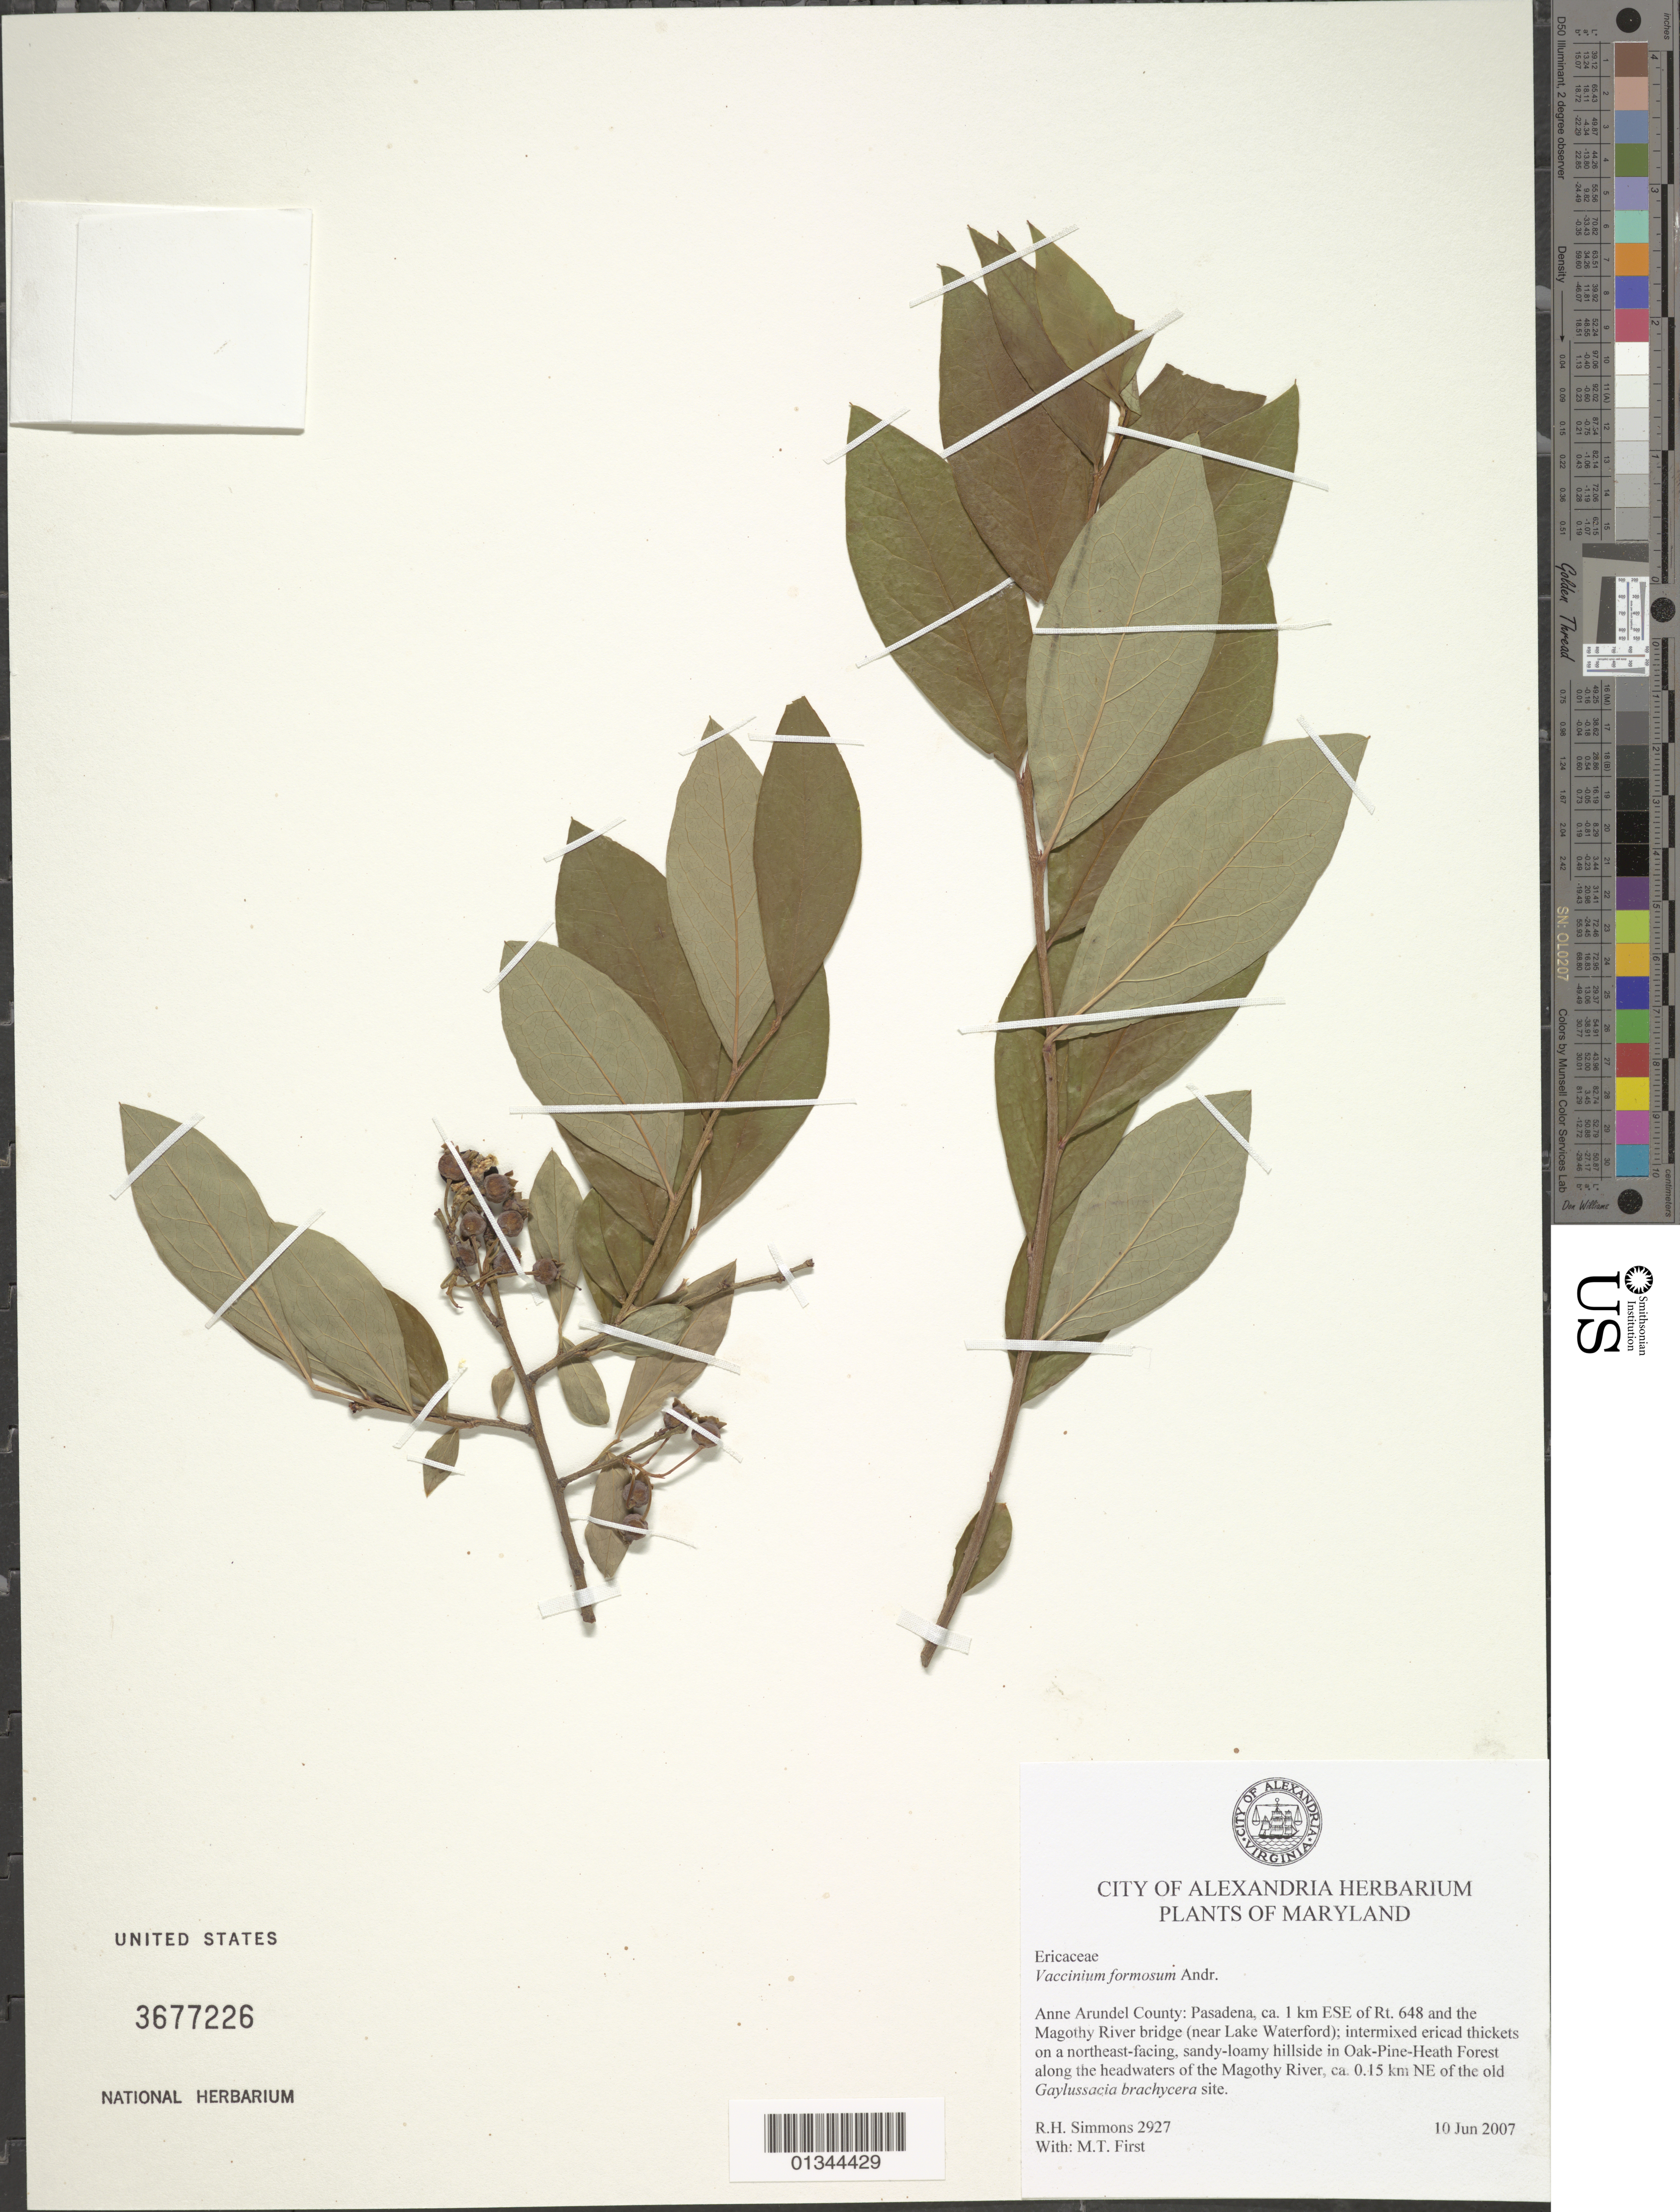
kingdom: Plantae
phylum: Tracheophyta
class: Magnoliopsida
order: Ericales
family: Ericaceae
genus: Vaccinium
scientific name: Vaccinium formosum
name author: Andrews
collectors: R. H. Simmons & M. First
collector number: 2927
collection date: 2007-06-10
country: United States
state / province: Maryland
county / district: Anne Arundel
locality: Pasadena, ca. 1 km ESE of Rt. 648 and the Magothy River bridge (near Lake Waterford).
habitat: sandy-loamy hillside.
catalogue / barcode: US 3677226